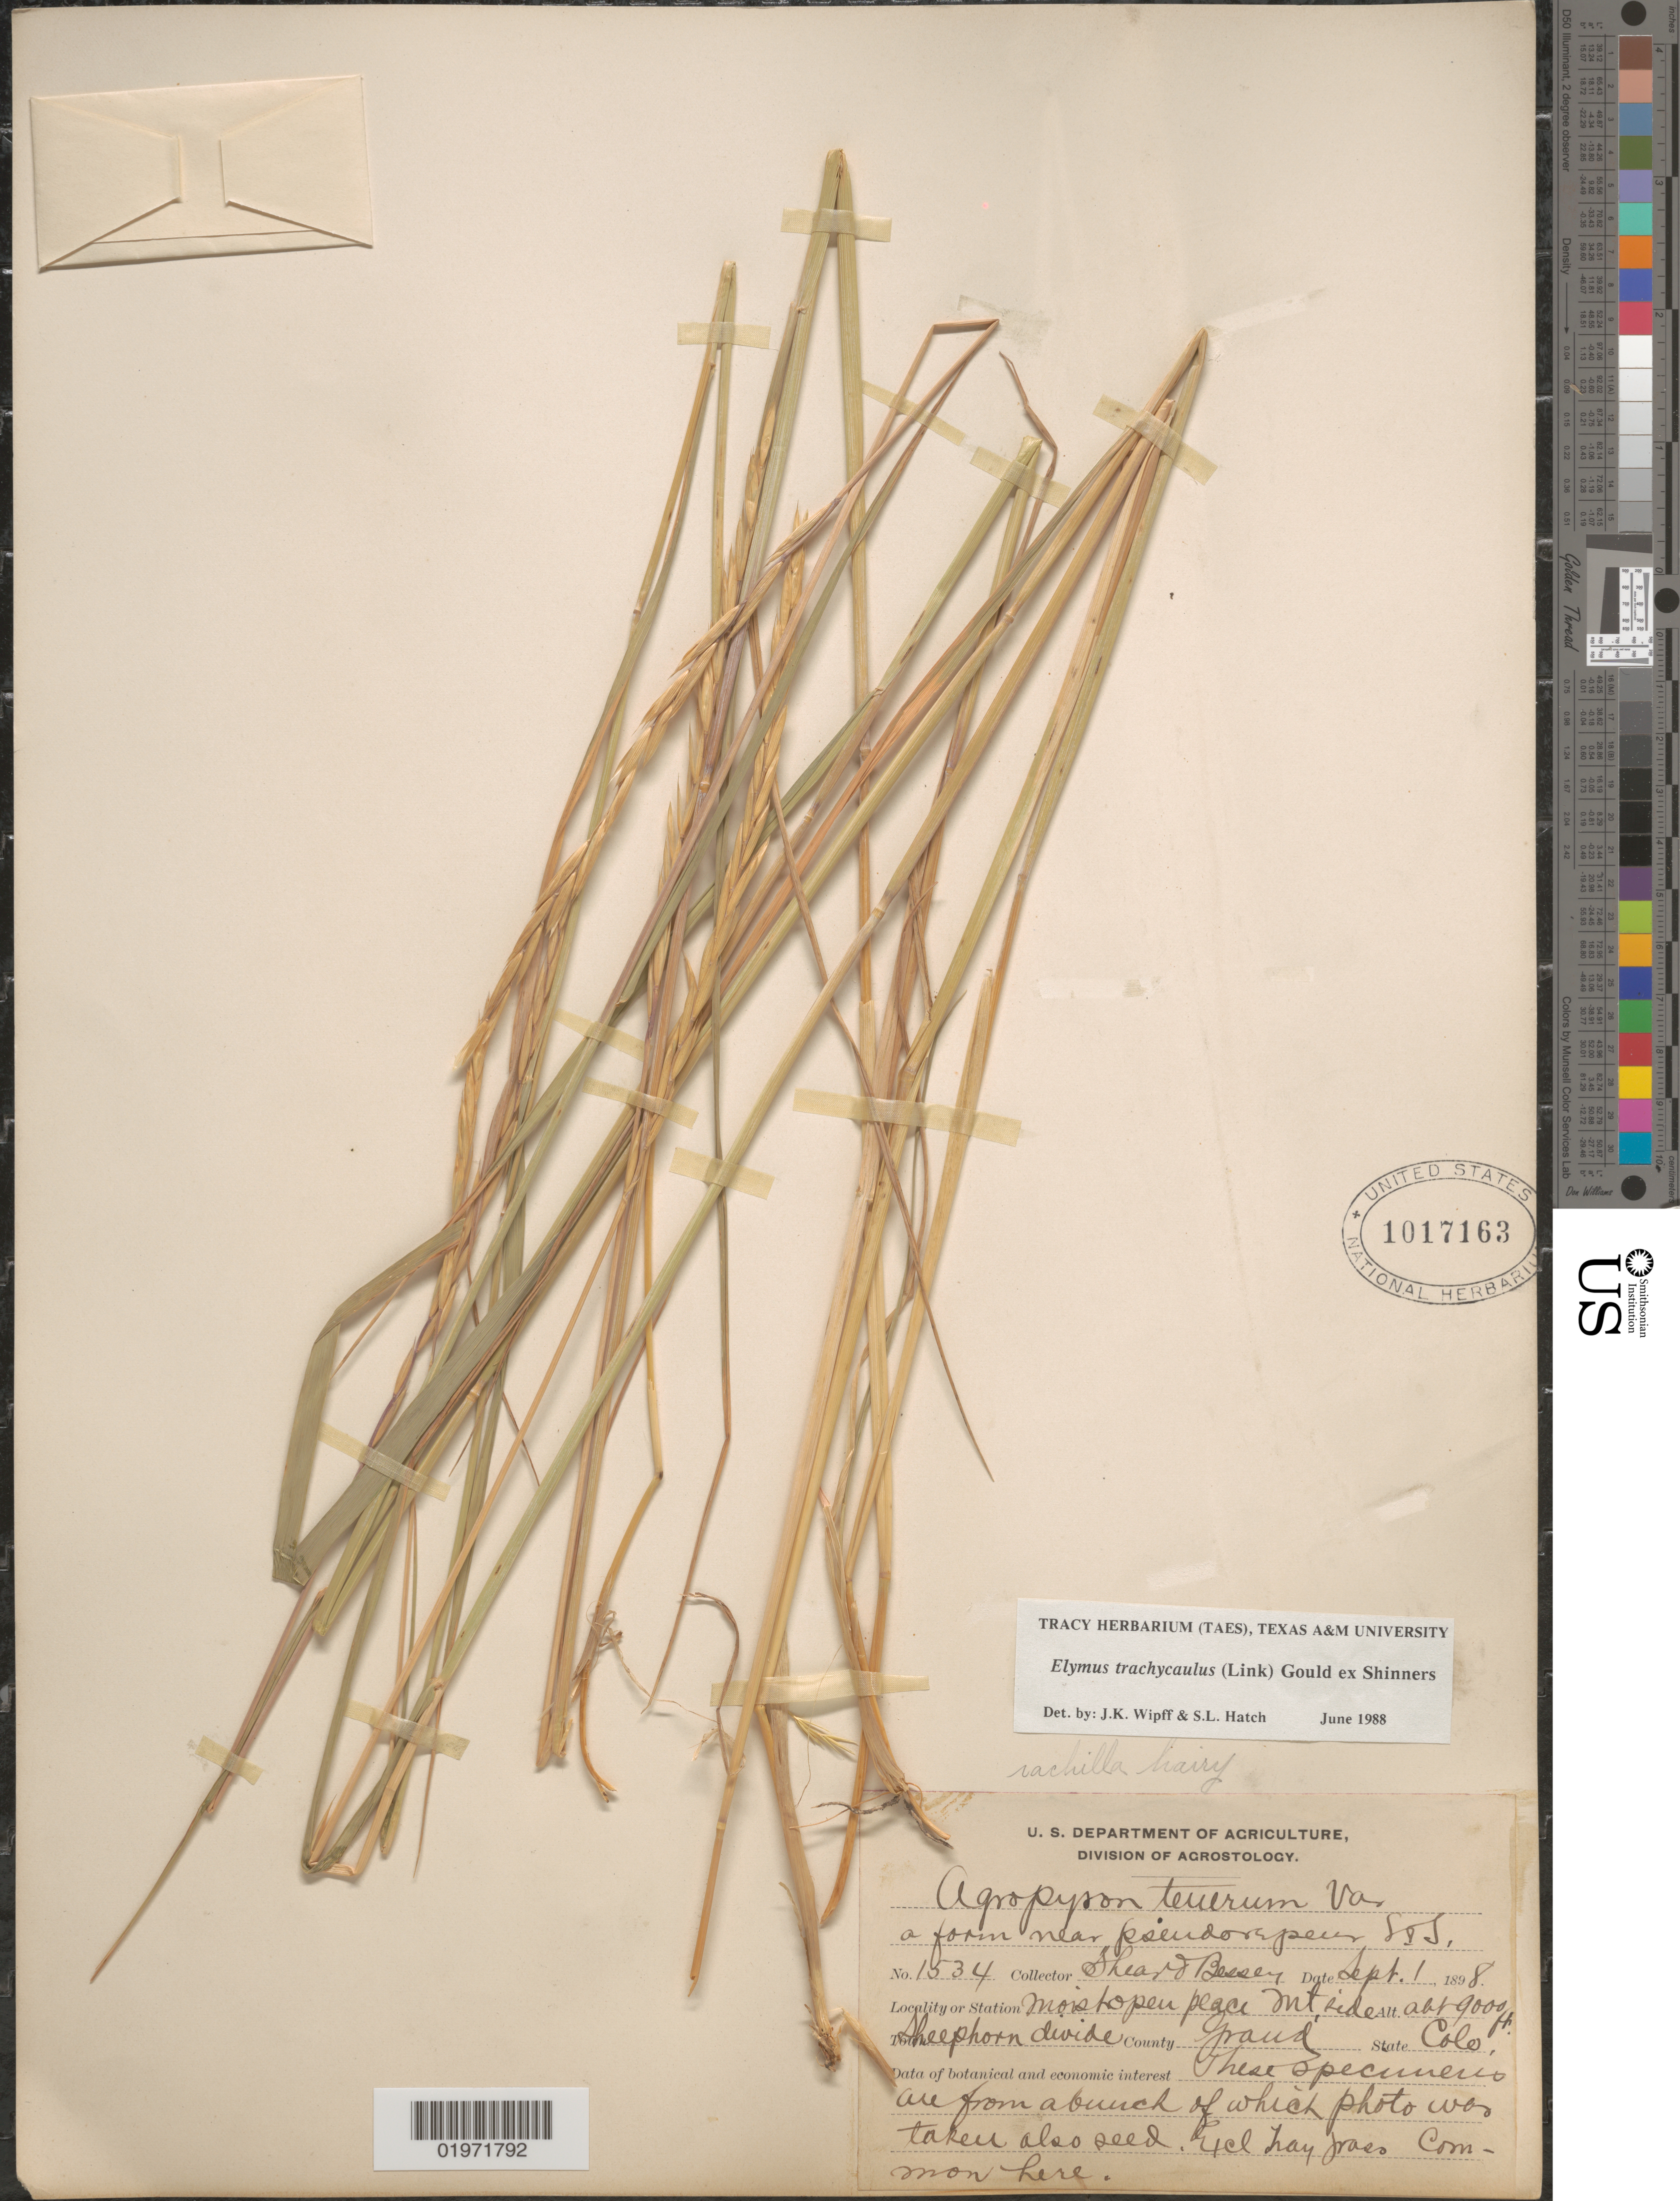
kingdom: Plantae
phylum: Tracheophyta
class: Liliopsida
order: Poales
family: Poaceae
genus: Elymus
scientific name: Elymus trachycaulus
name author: (Link) Gould ex Shinners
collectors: -- Shear & -. Bessey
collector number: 1534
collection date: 1898-09-01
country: United States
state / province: Colorado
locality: Moist open place Mt. side. Town Sheephorn divide County Grand.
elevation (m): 2743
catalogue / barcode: US 1017163